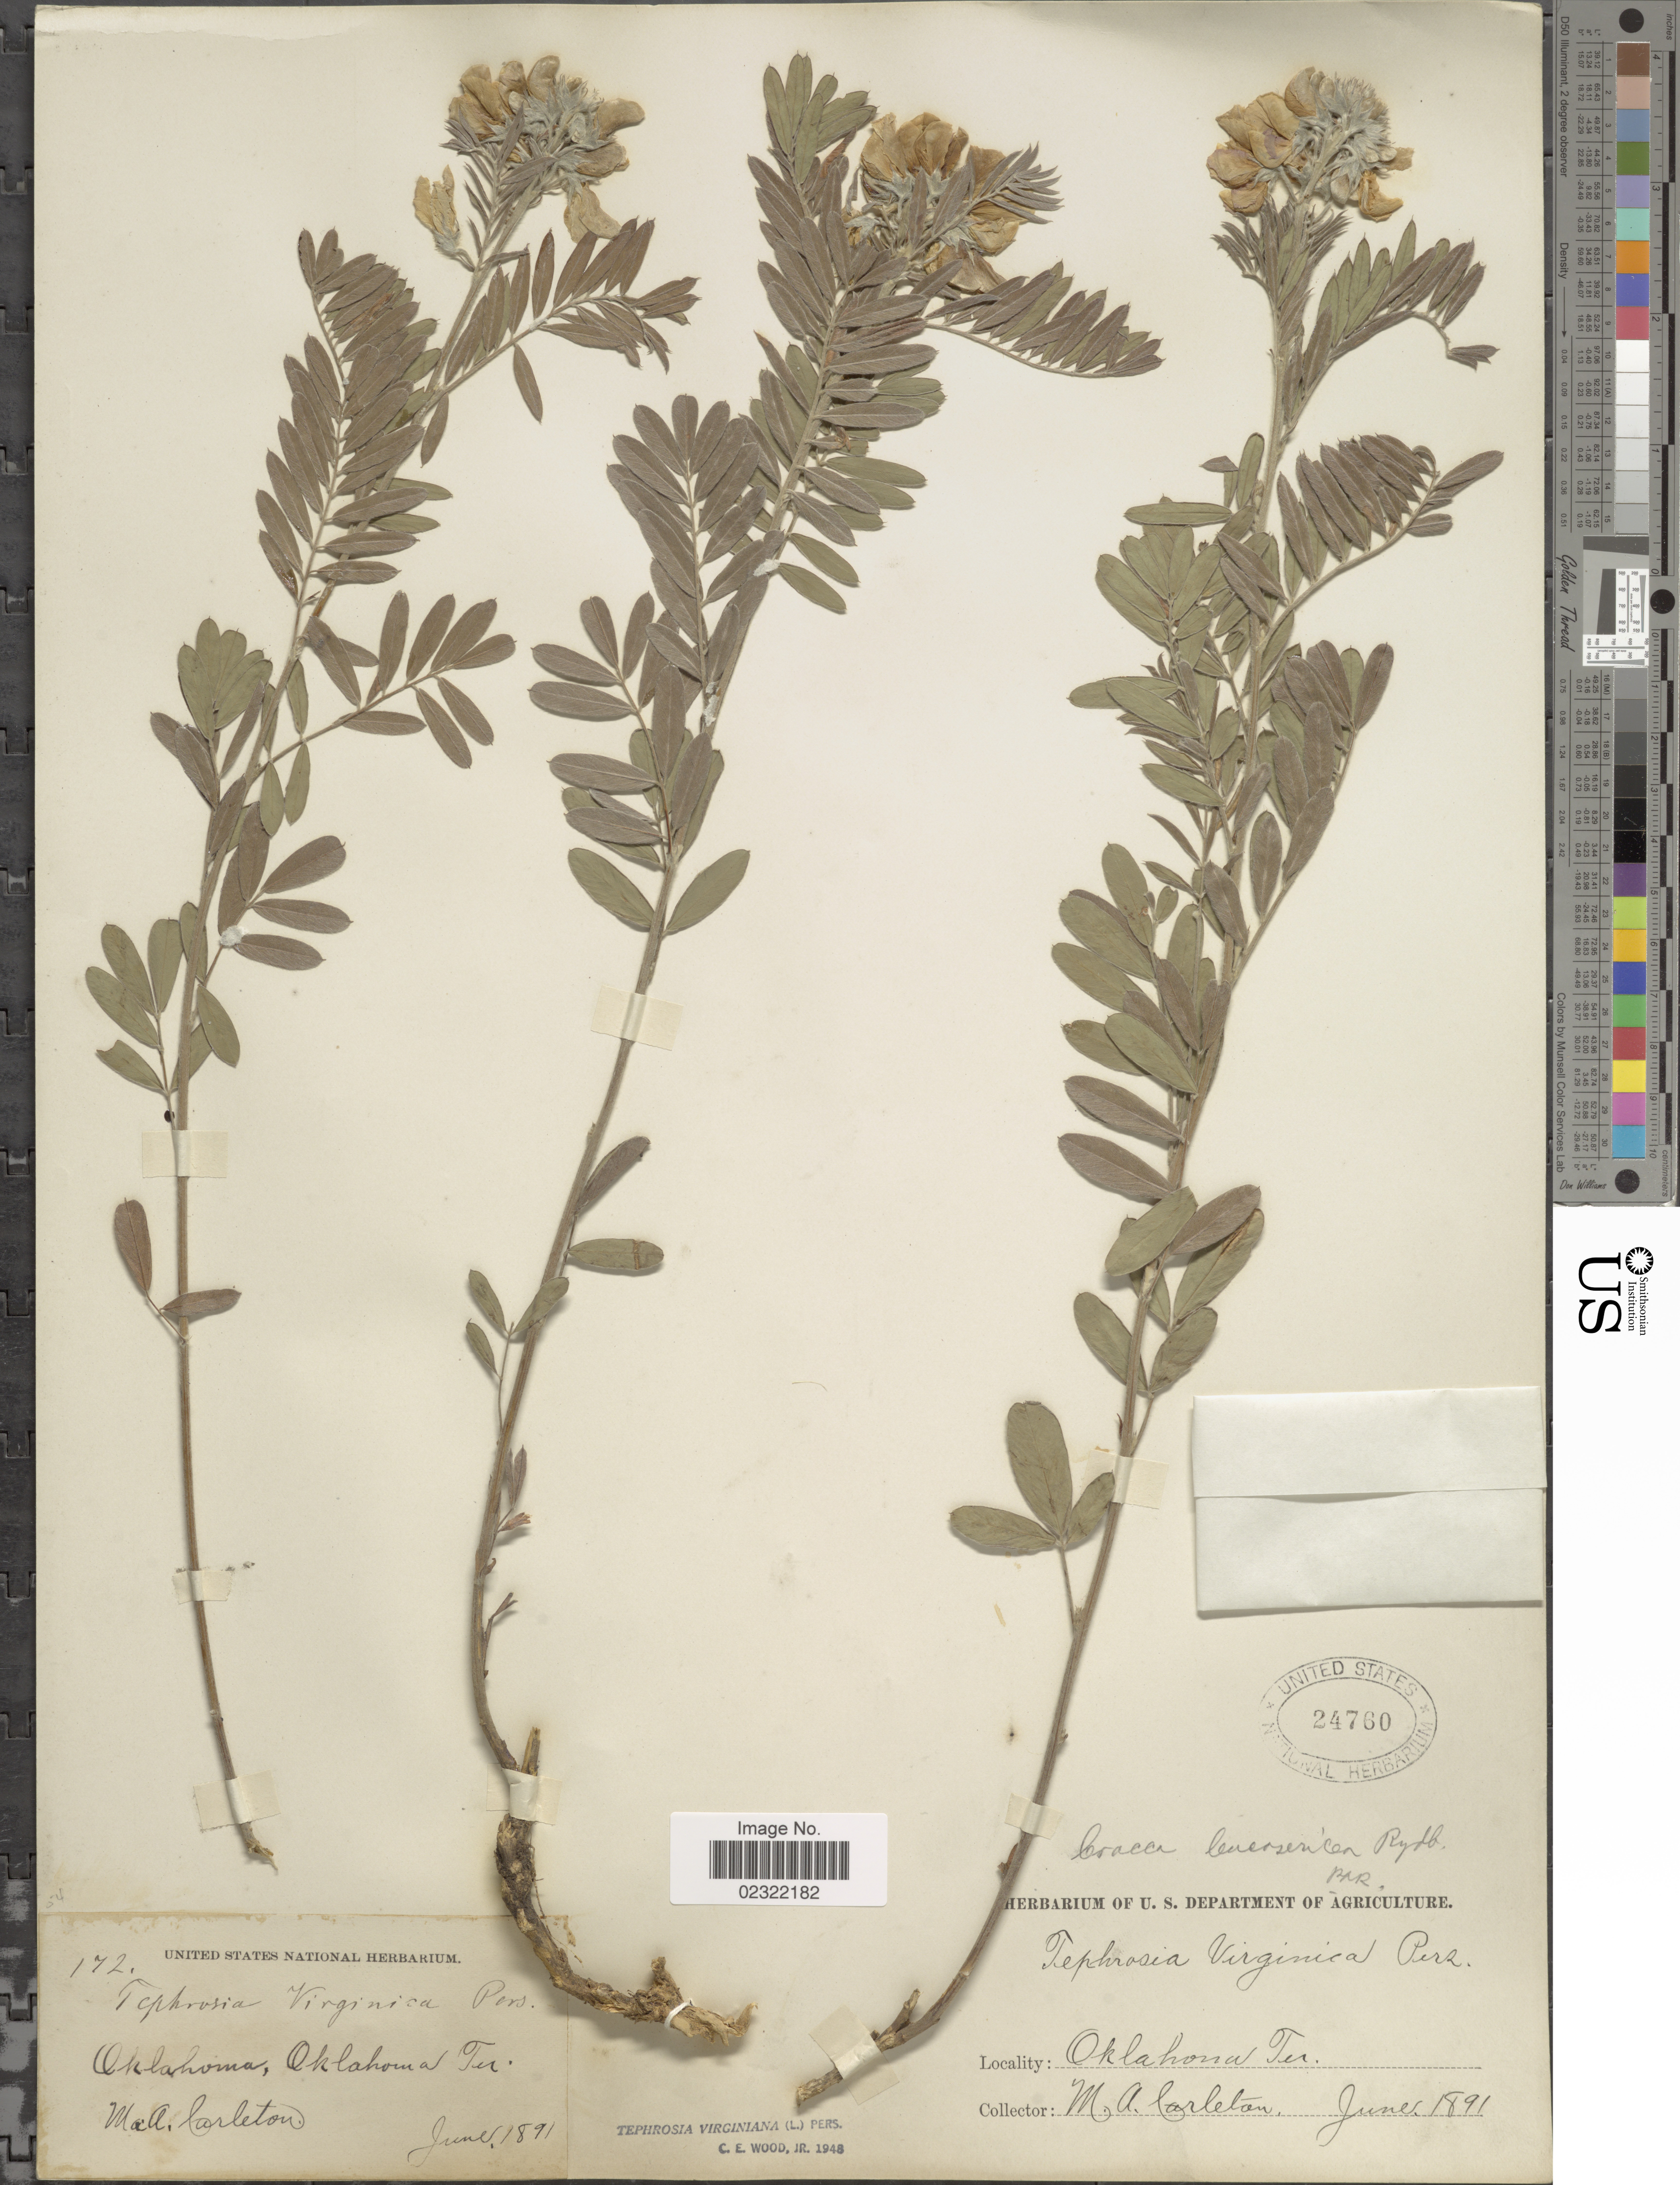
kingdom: Plantae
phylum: Tracheophyta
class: Magnoliopsida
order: Fabales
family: Fabaceae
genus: Tephrosia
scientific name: Tephrosia virginiana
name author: (L.) Pers.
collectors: M. A. Carleton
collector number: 172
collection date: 1891-06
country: United States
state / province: Oklahoma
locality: Oklahoma Terr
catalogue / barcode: US 24760